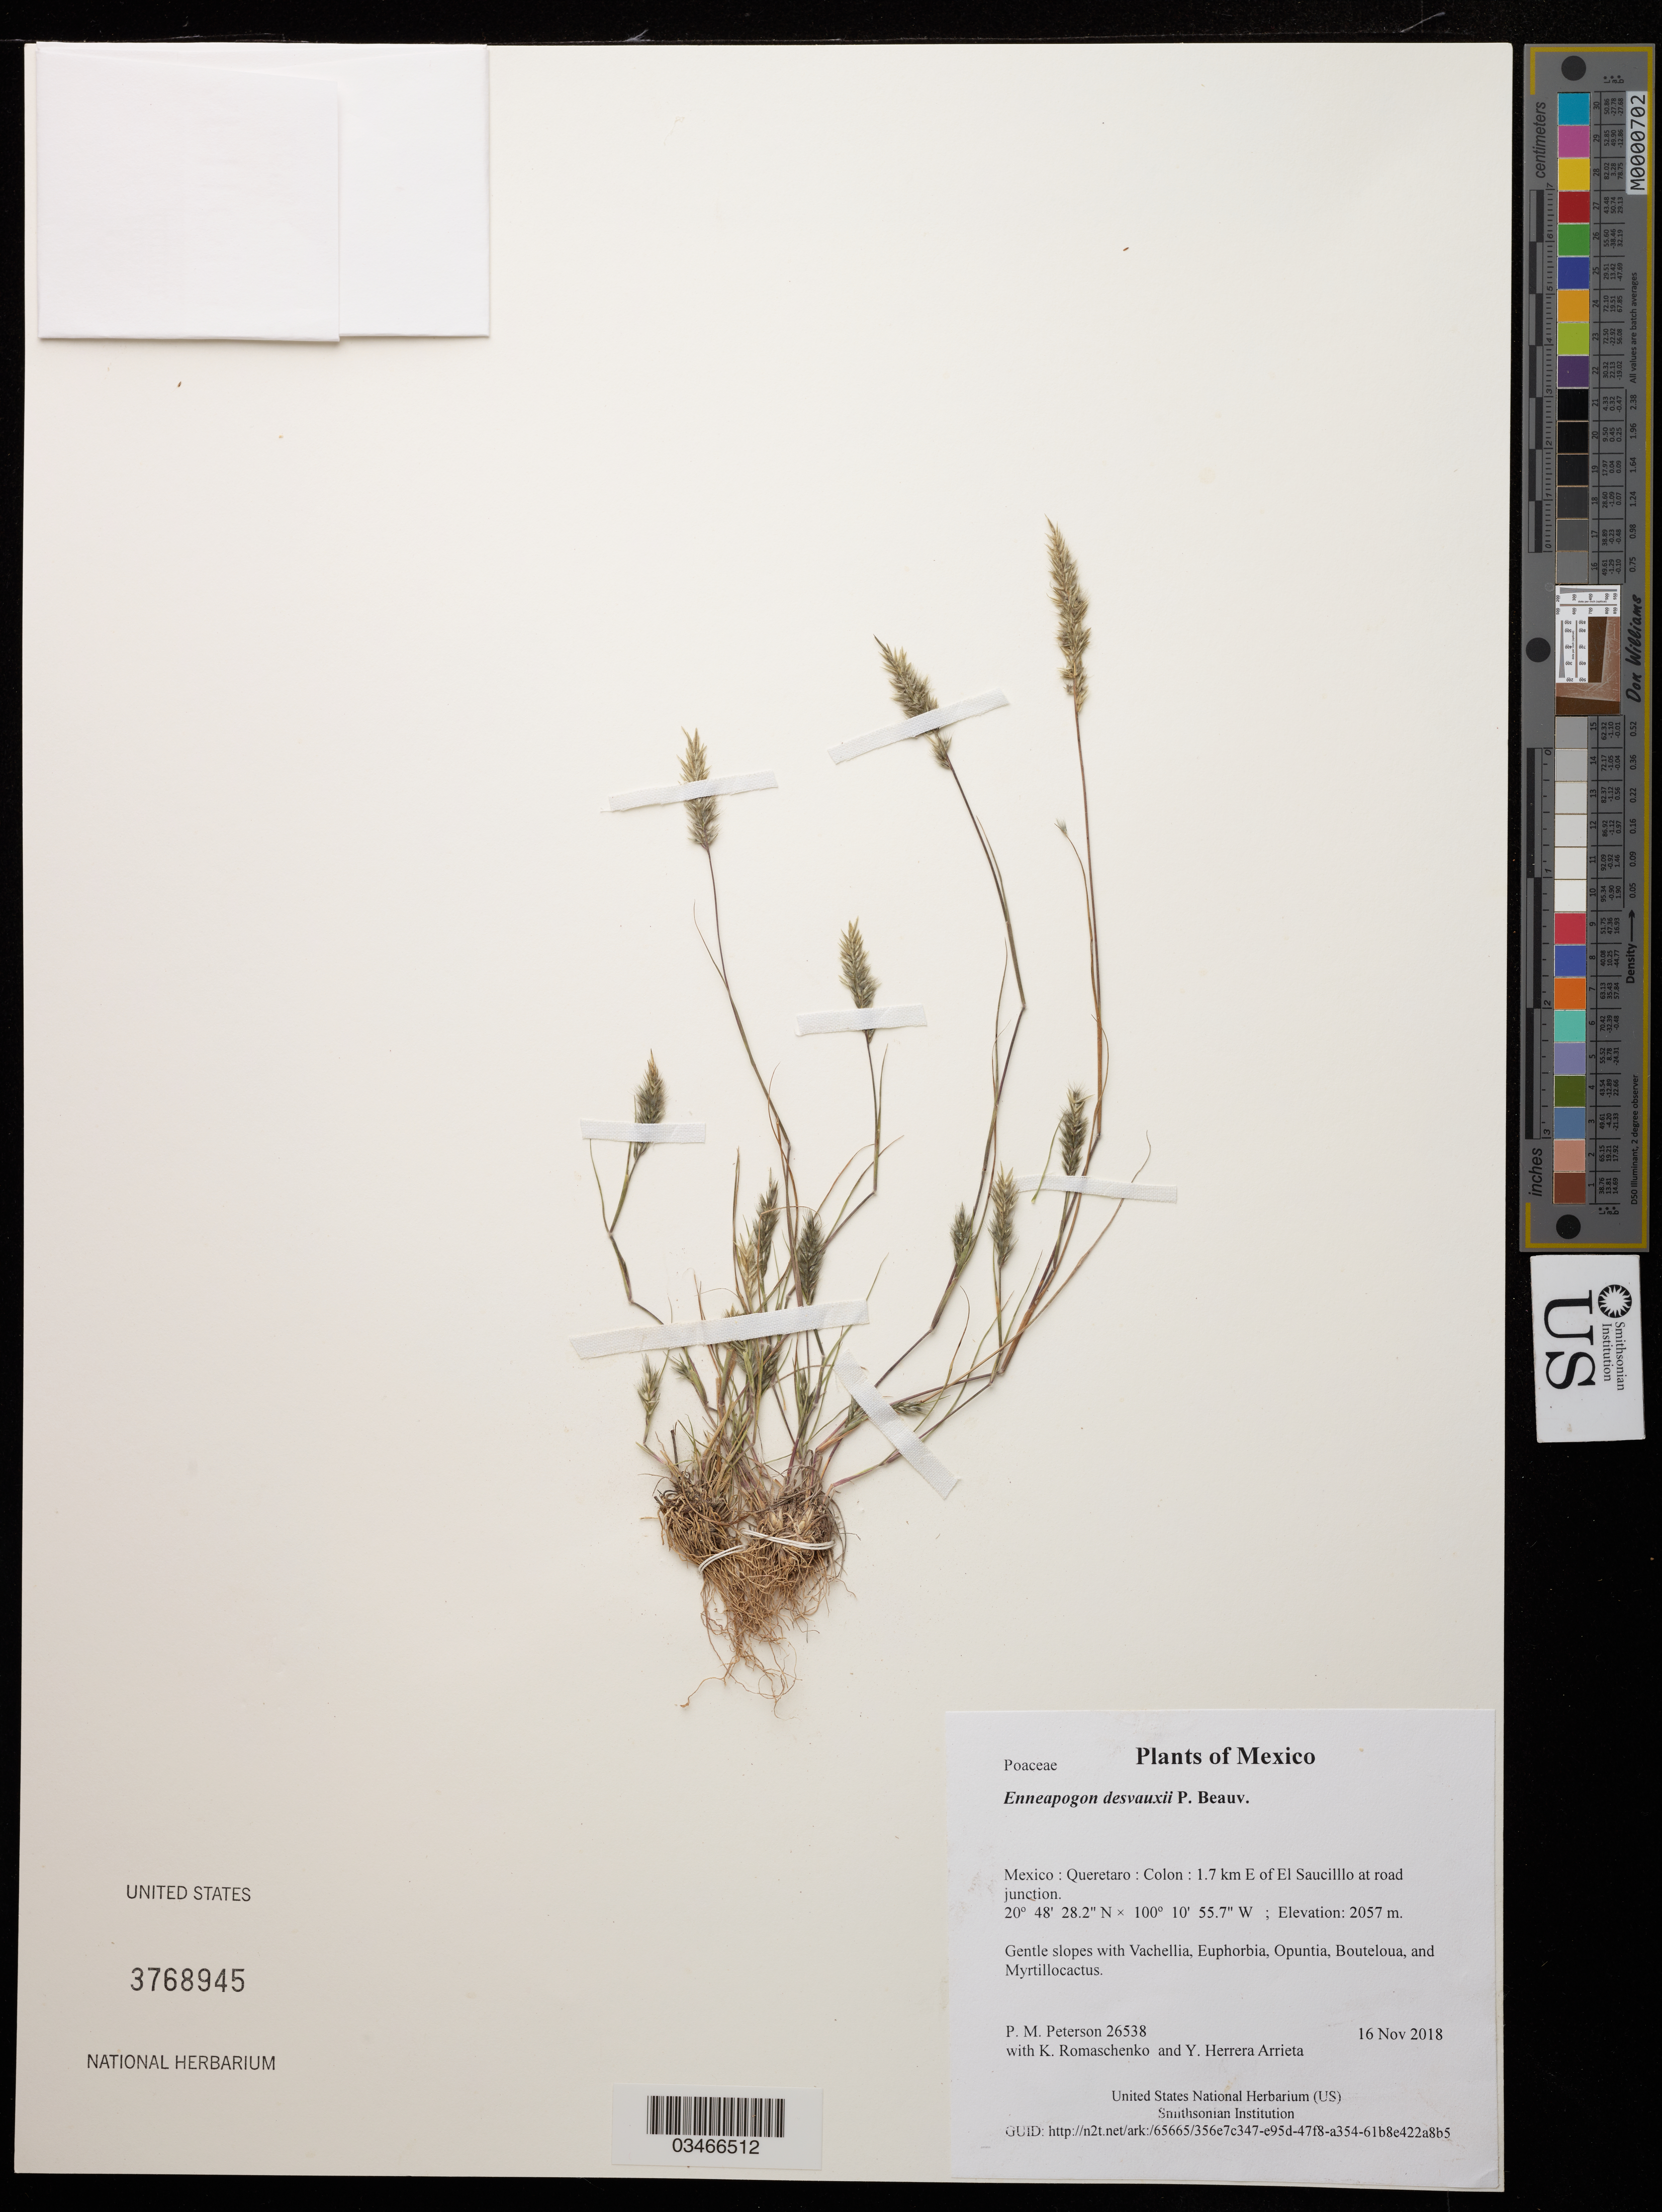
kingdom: Plantae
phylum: Tracheophyta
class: Liliopsida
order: Poales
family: Poaceae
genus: Enneapogon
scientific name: Enneapogon desvauxii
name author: P. Beauv.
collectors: P. M. Peterson, K. Romaschenko & Y. Herrera Arrieta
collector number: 26538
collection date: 2018-11-16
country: Mexico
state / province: Queretaro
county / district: Colon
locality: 1.7 km E of El Saucilllo at road junction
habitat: Gentle slopes with Vachellia, Euphorbia, Opuntia, Bouteloua, and Myrtillocactus.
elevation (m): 2057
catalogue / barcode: US 3768945